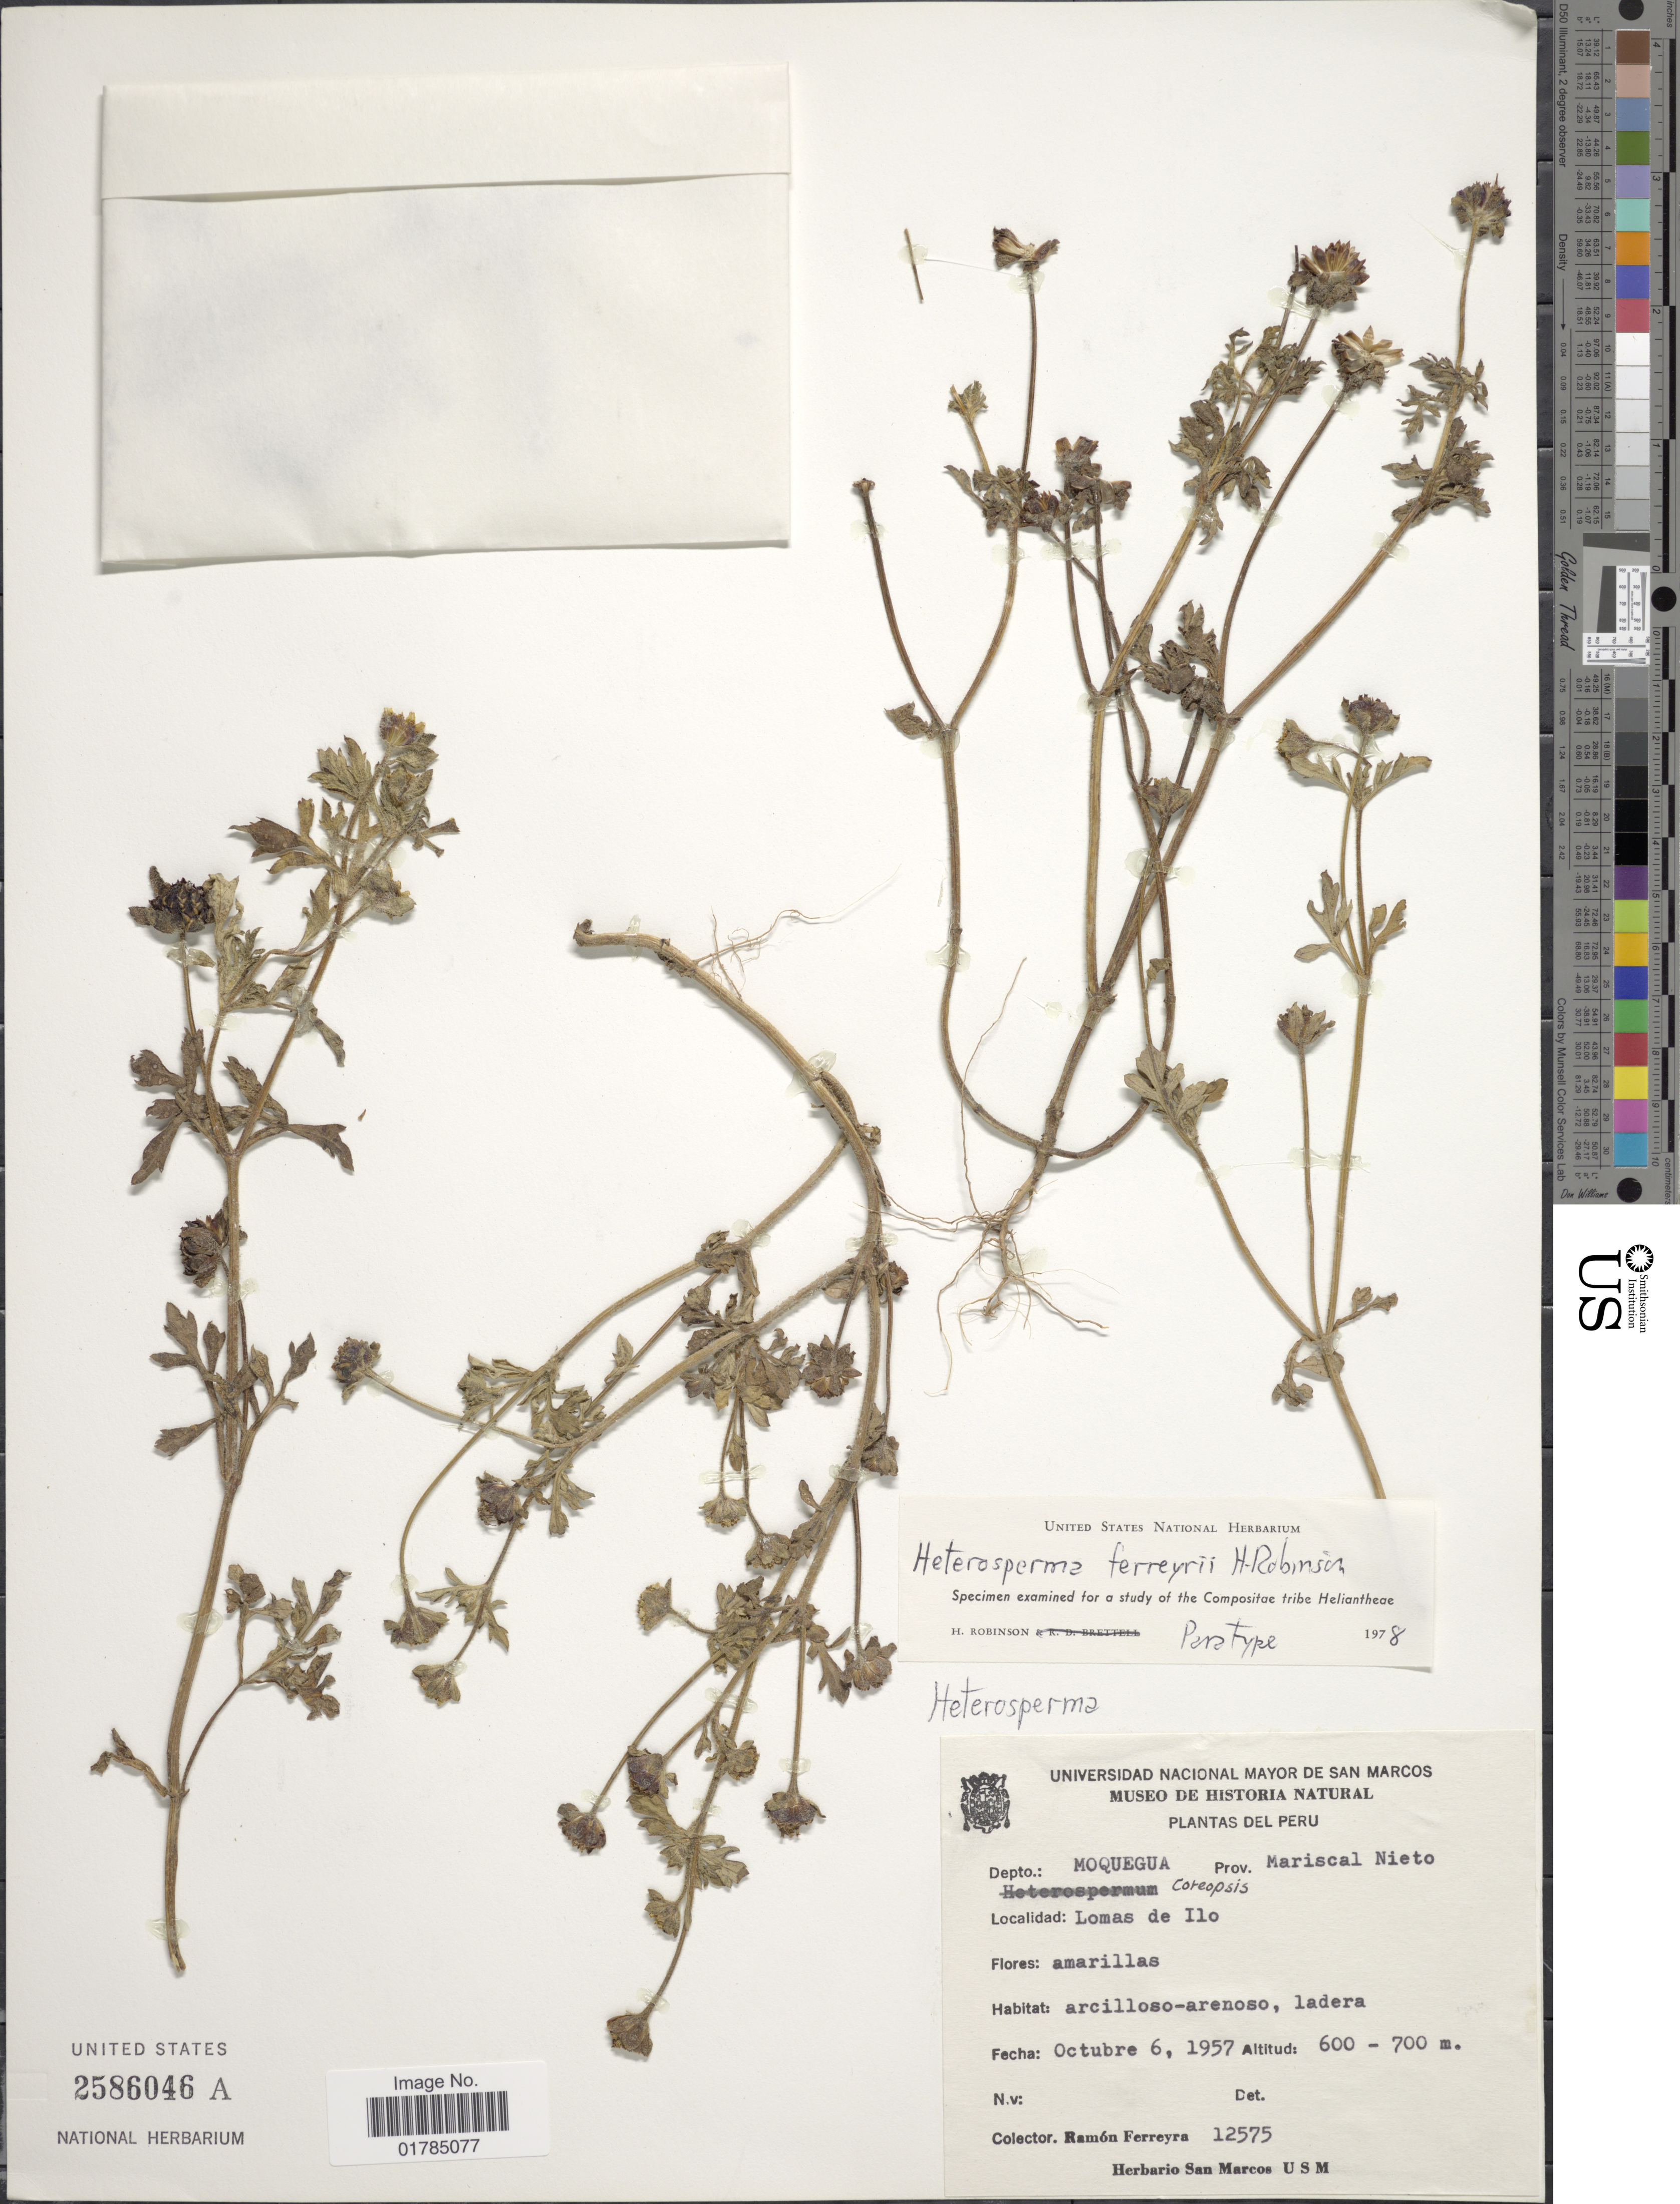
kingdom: Plantae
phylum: Tracheophyta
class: Magnoliopsida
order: Asterales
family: Asteraceae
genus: Heterosperma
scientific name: Heterosperma ferreyrii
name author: H. Rob.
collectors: R. A. Ferreyra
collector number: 12575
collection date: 1957-10-06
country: Peru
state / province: Moquegua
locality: Prov. Mariscal Nieto, Lomas de Ilo.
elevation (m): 600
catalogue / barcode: US 2586046A